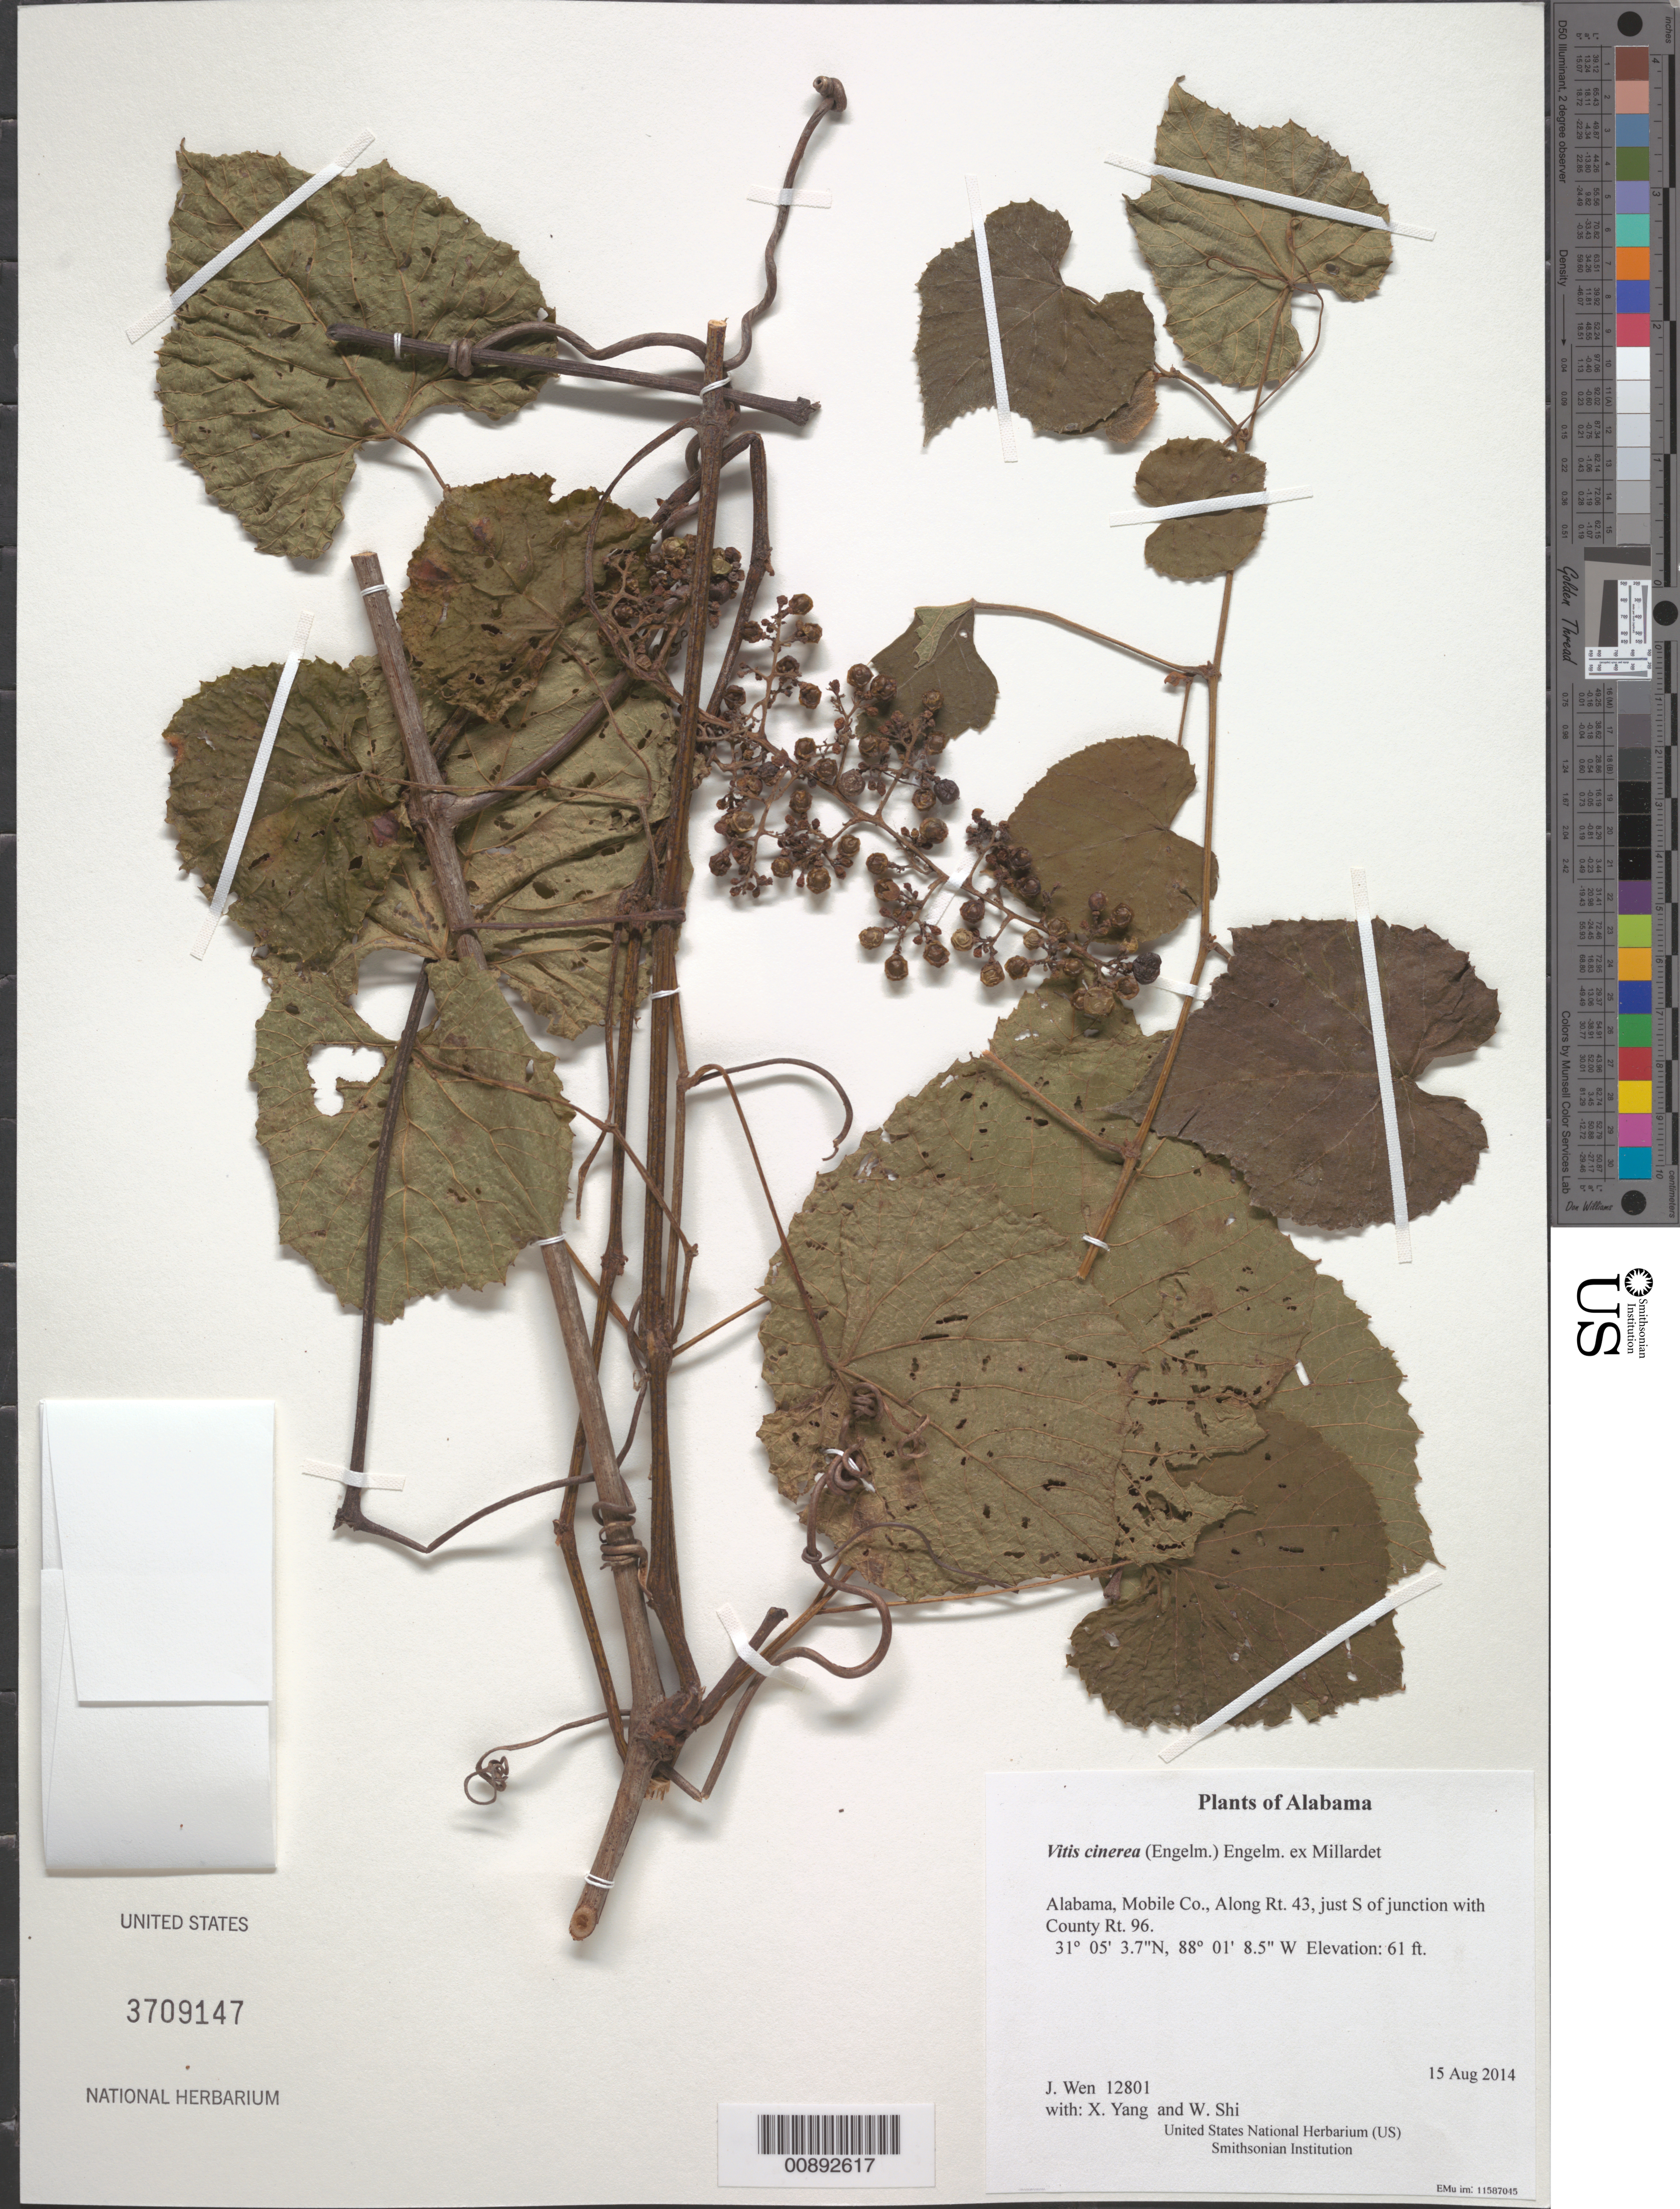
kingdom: Plantae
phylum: Tracheophyta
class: Magnoliopsida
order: Vitales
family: Vitaceae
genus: Vitis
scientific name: Vitis cinerea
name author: (Engelm.) Millardet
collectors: J. Wen, X. Yang & W. Shi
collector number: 12801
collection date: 2014-08-15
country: United States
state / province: Alabama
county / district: Mobile Co.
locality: Along Rt. 43, just S of junction with County Rt. 96.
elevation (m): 19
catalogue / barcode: US 3709147